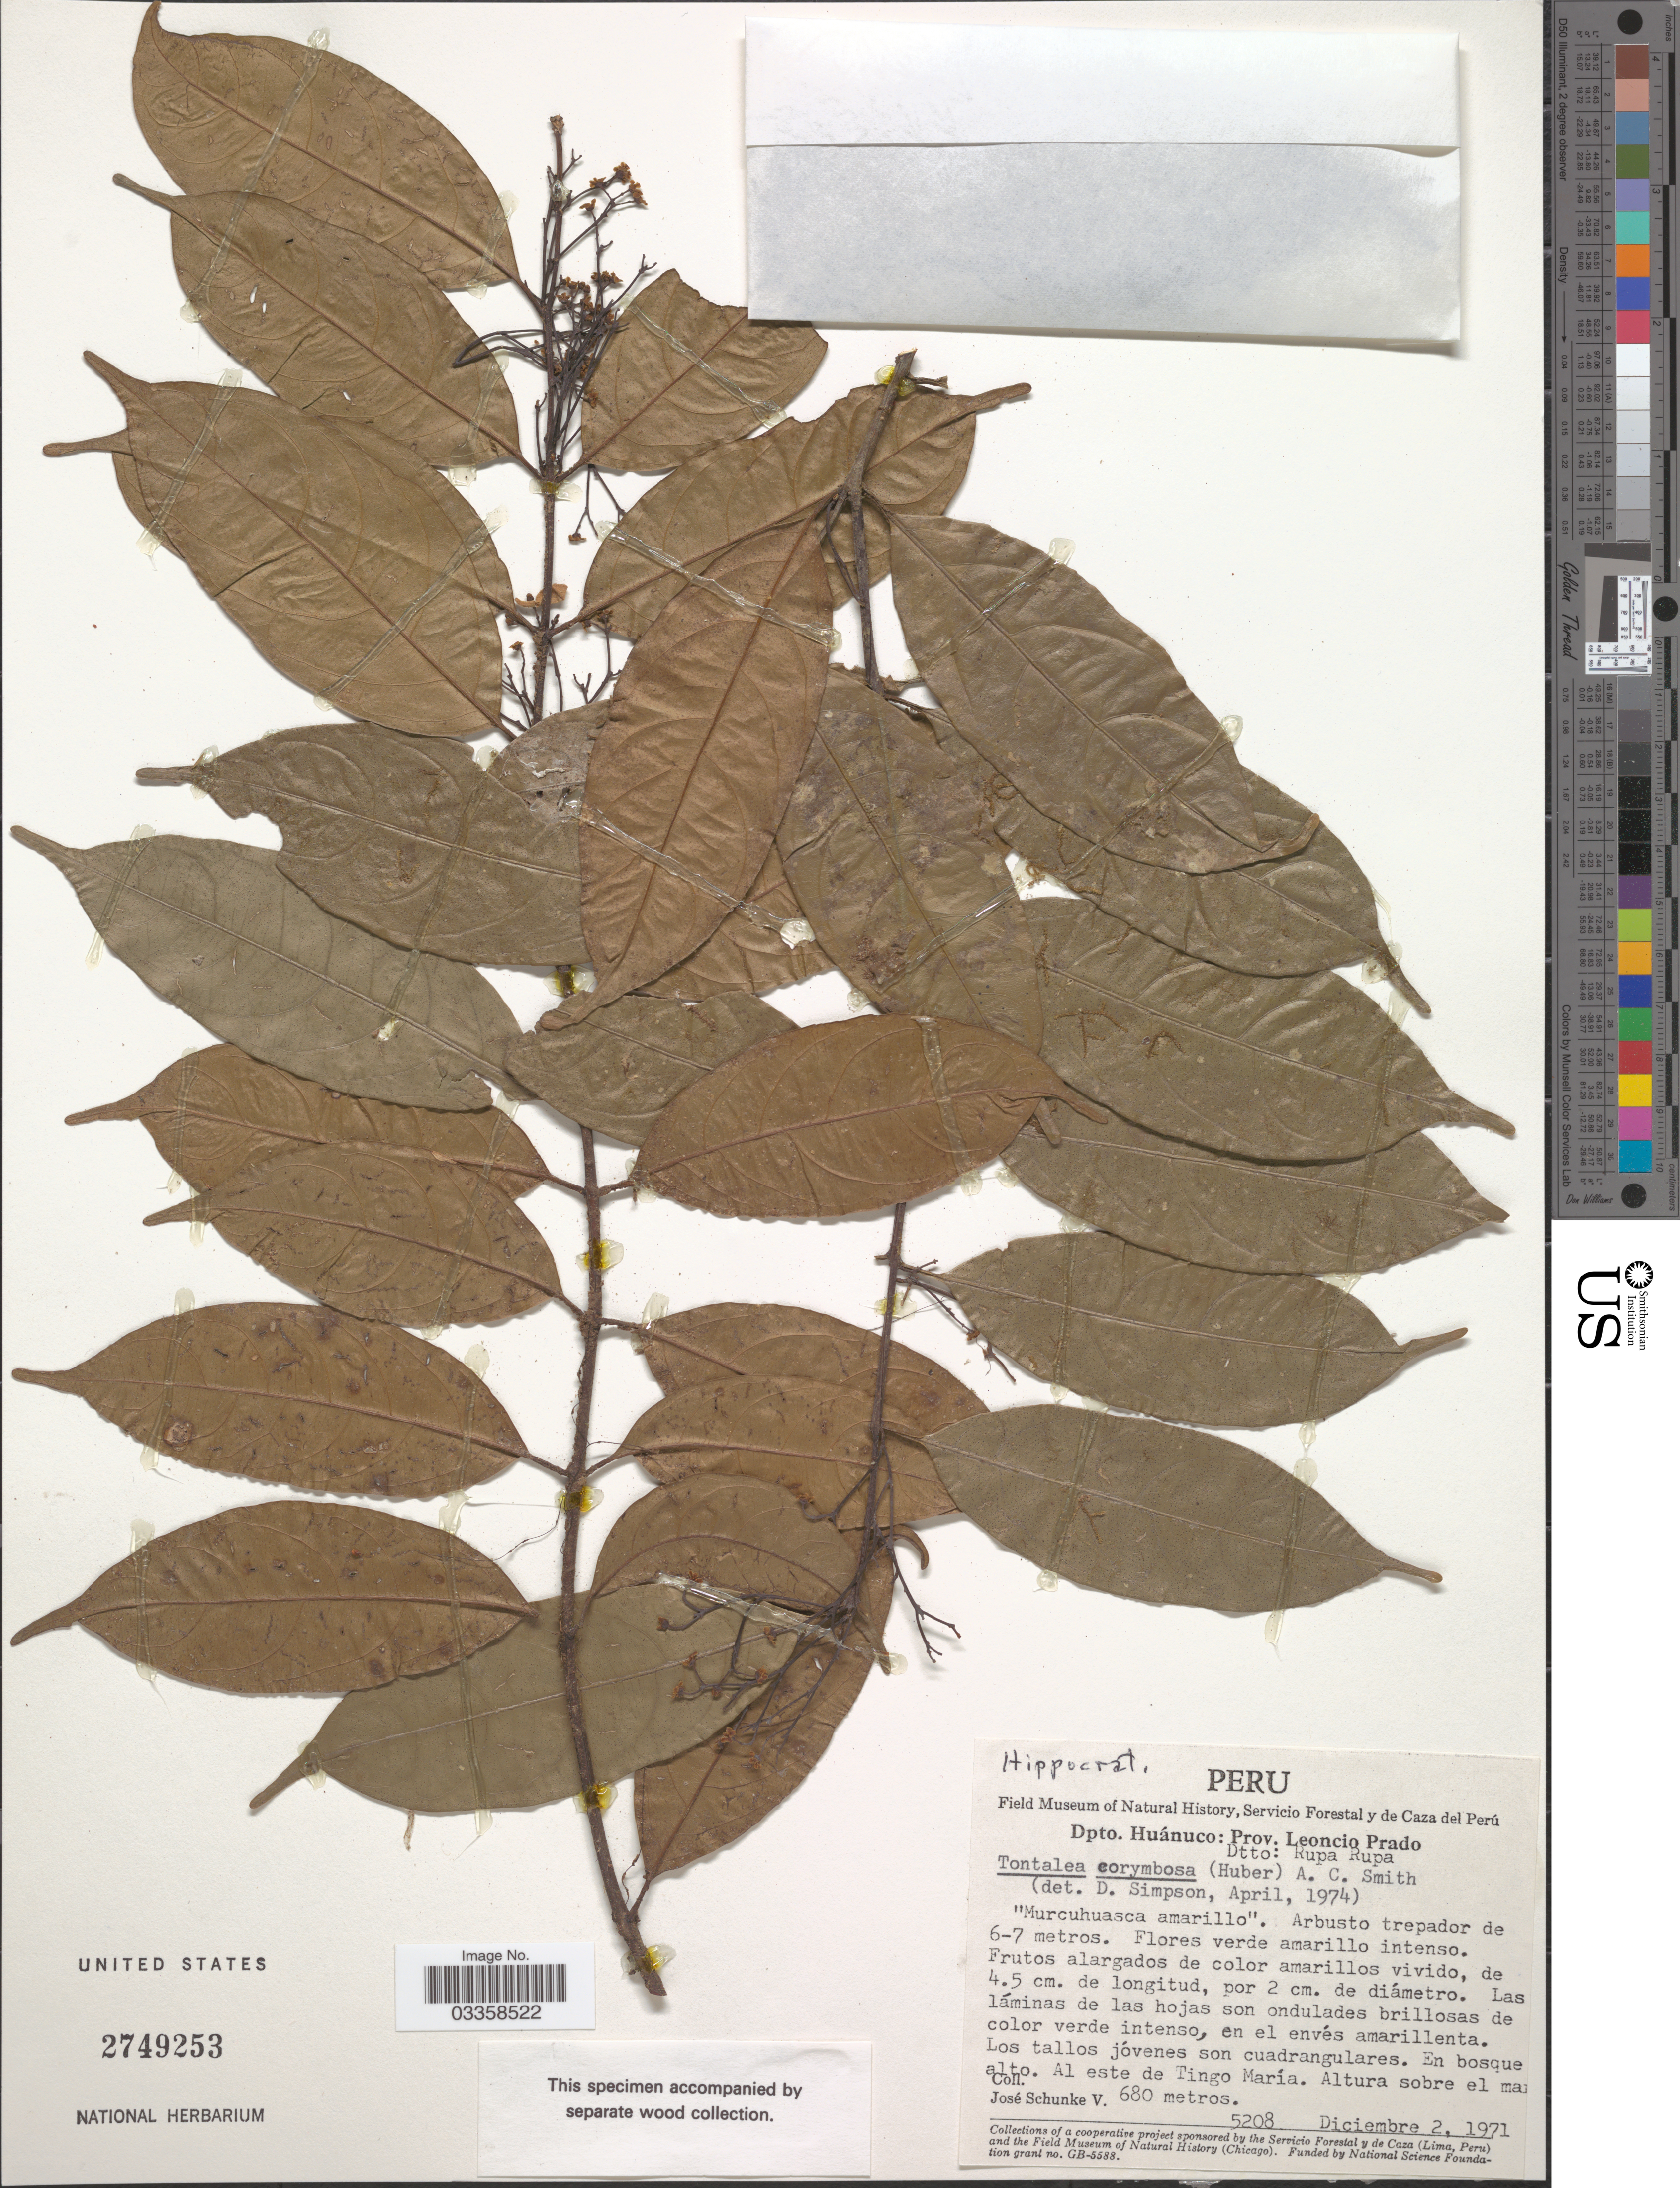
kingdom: Plantae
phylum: Tracheophyta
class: Magnoliopsida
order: Celastrales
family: Celastraceae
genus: Tontelea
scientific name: Tontelea corymbosa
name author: (Huber) A.C. Sm.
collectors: J. Schunke Vigo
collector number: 5208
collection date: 1971-12-02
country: Peru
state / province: Huánuco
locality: Dpto. Huánuco: Prov. Leoncio Prado. Dtto: Rupa Rupa. Al este de Tingo María.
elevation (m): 680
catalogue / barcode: US 2749253